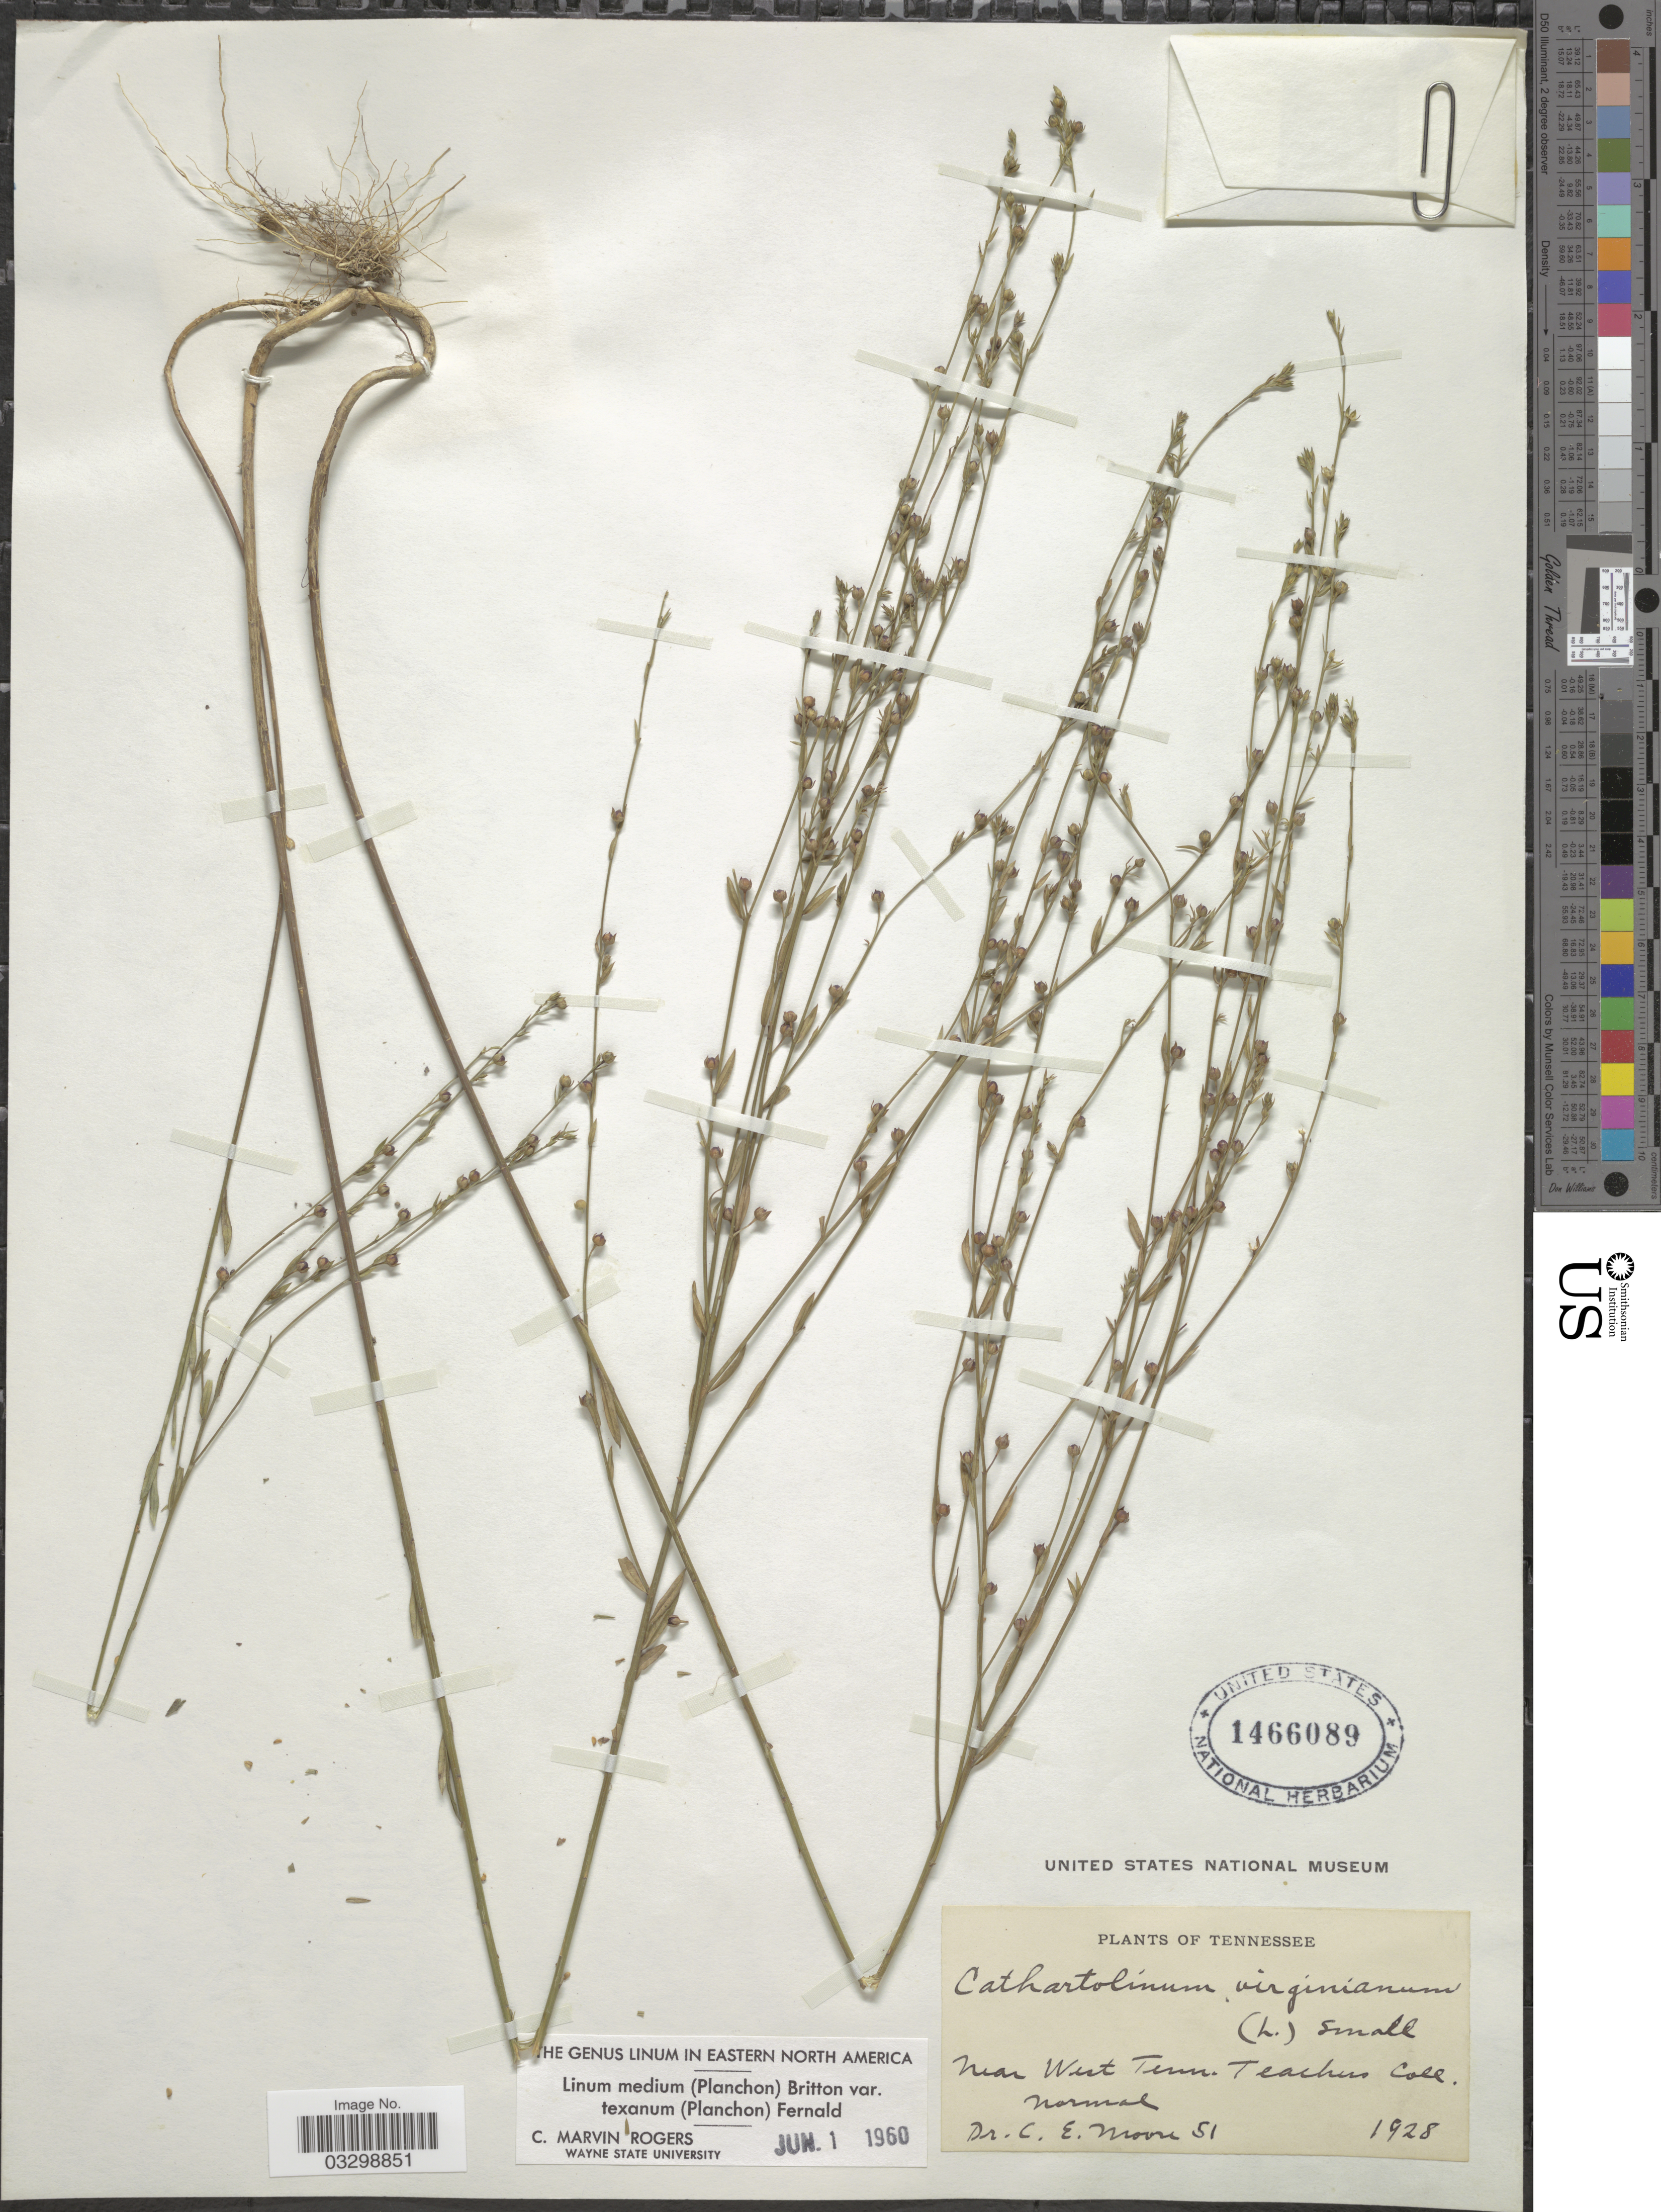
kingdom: Plantae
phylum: Tracheophyta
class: Magnoliopsida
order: Malpighiales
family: Linaceae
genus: Linum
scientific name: Linum medium var. texanum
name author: (Planch.) Fernald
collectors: C. Moore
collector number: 51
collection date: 1928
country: United States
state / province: Tennessee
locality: Near West Tenn. Teachers Coll. Normal.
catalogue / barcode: US 1466089